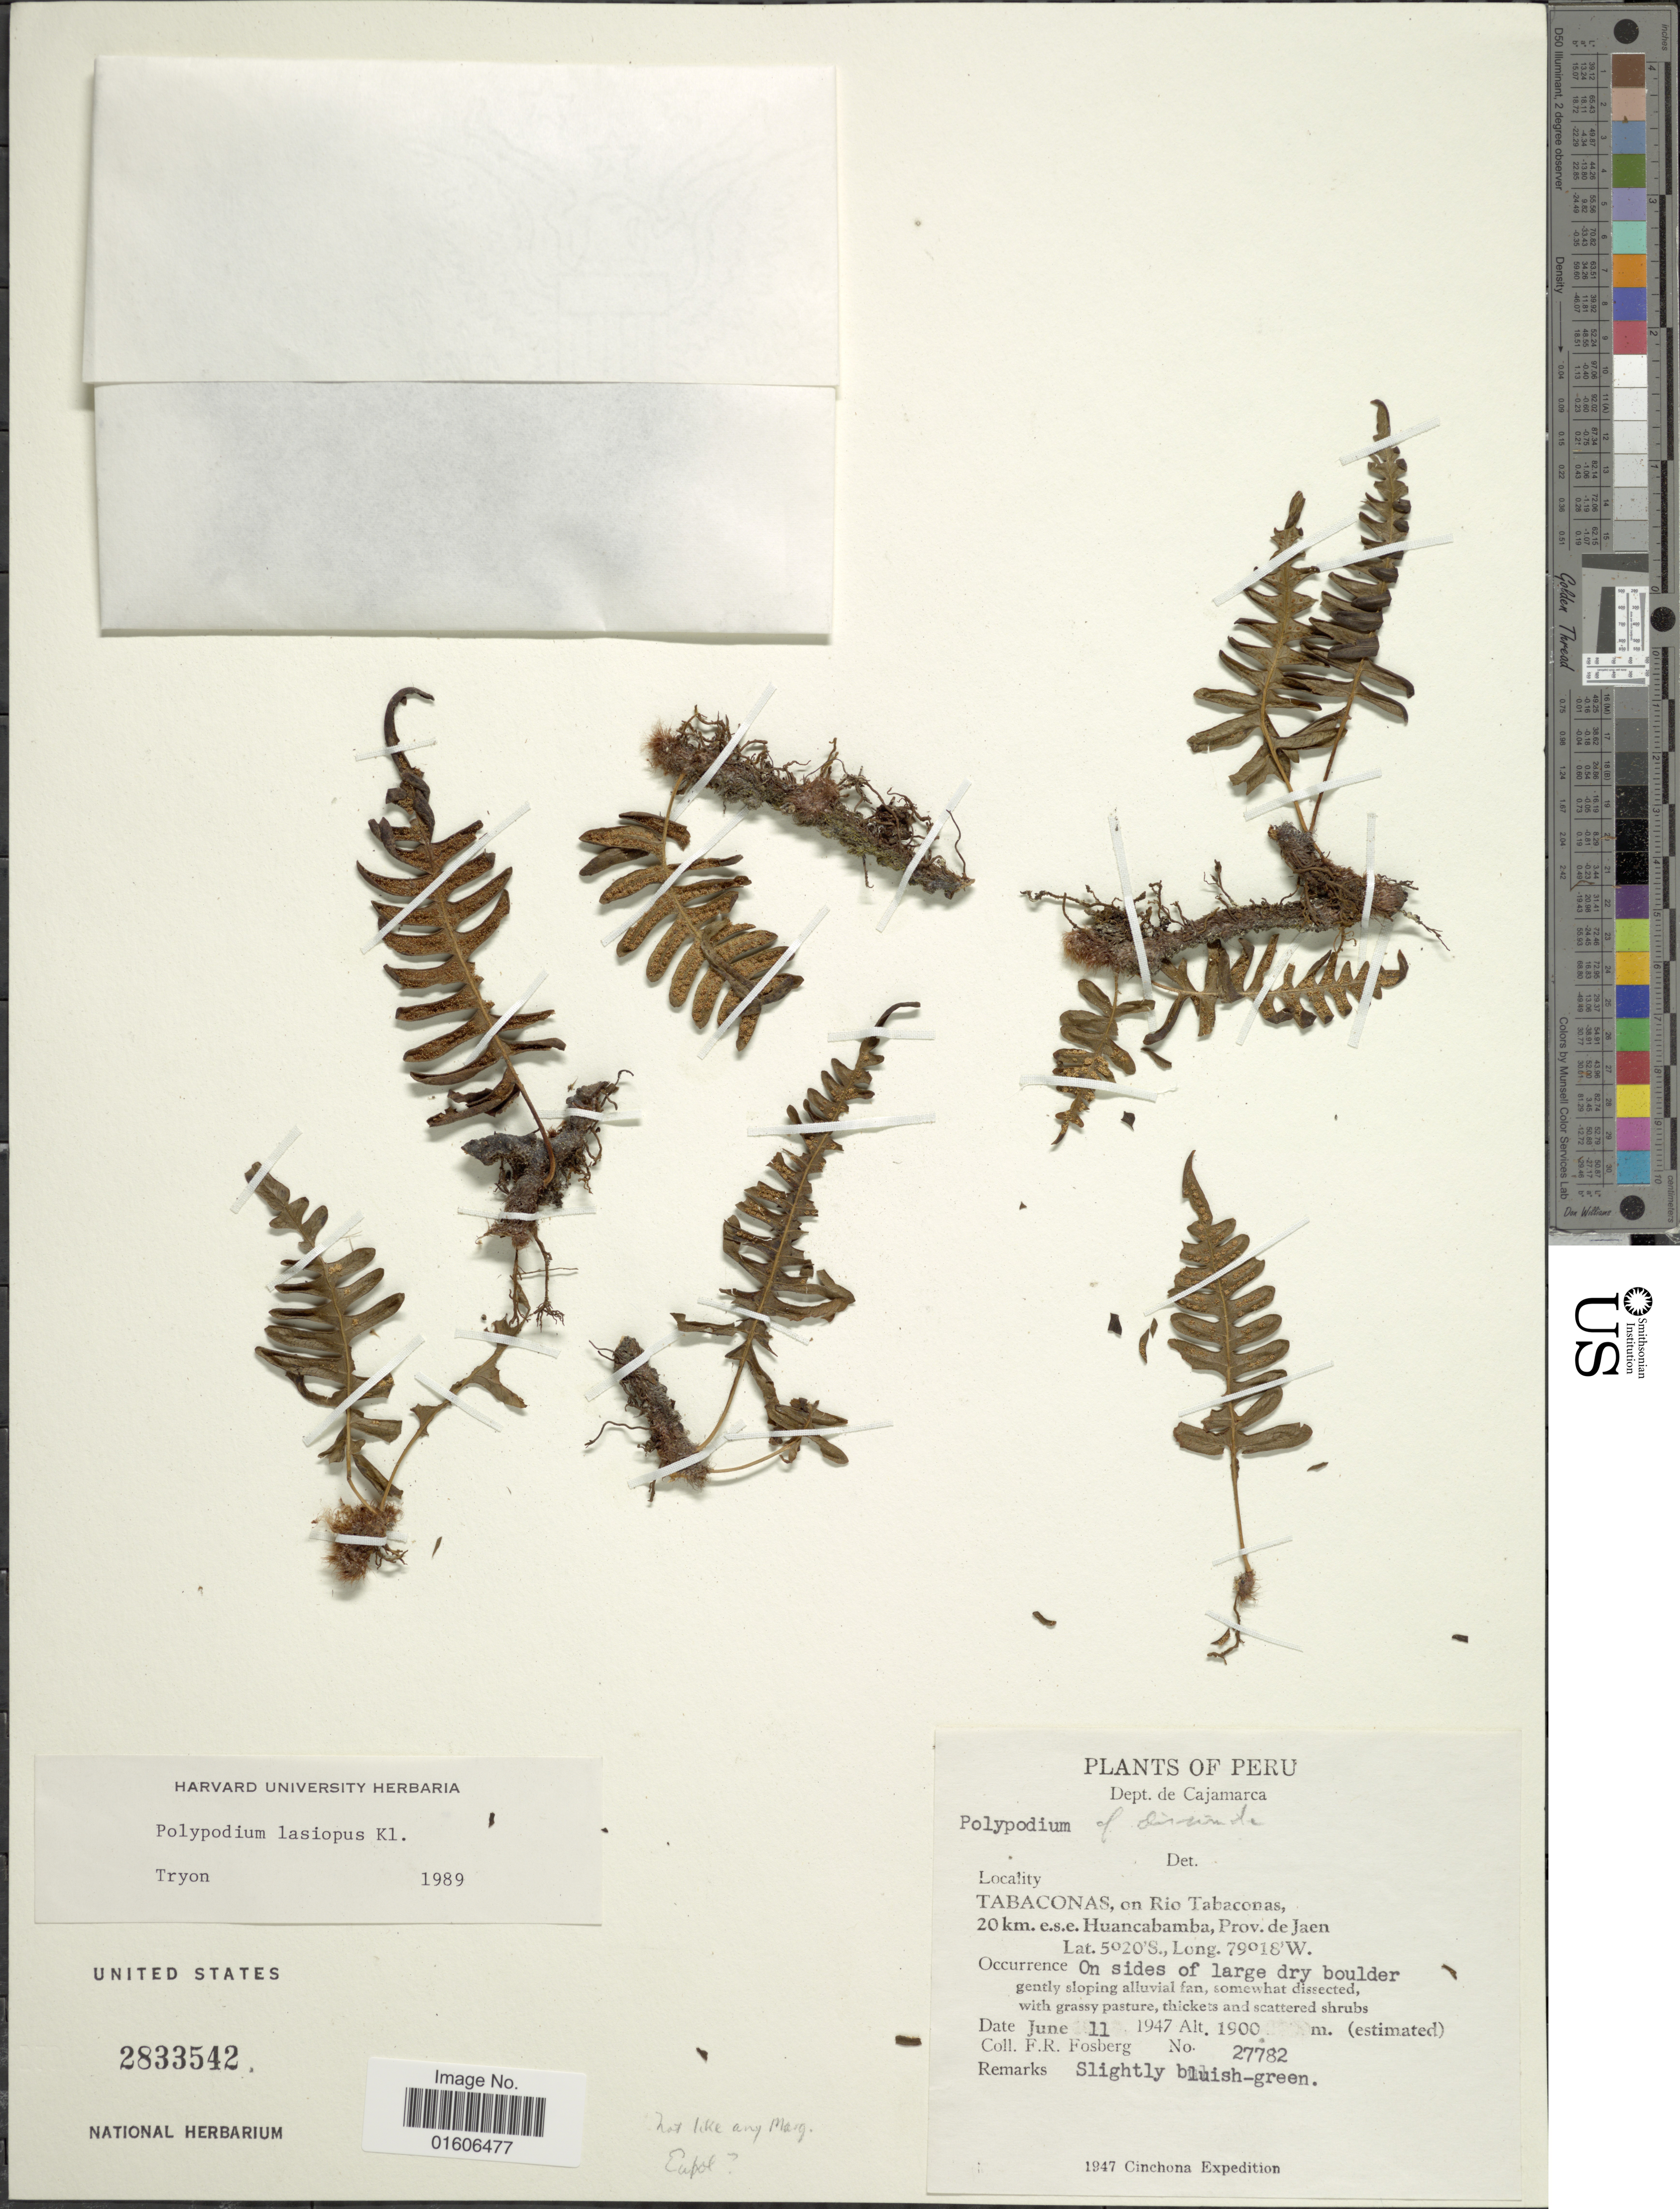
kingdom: Plantae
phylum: Tracheophyta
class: Polypodiopsida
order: Polypodiales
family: Polypodiaceae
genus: Serpocaulon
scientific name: Serpocaulon lasiopus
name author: (Klotzsch) A.R. Sm.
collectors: F. R. Fosberg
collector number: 27782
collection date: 1947-06-11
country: Peru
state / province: Cajamarca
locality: Dept. de Cajamarca. Tabaconas, on Rio Tabaconas, 20 km. e.s.e. Huancabamba, Prov. de Jaen.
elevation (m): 1900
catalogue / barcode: US 2833542